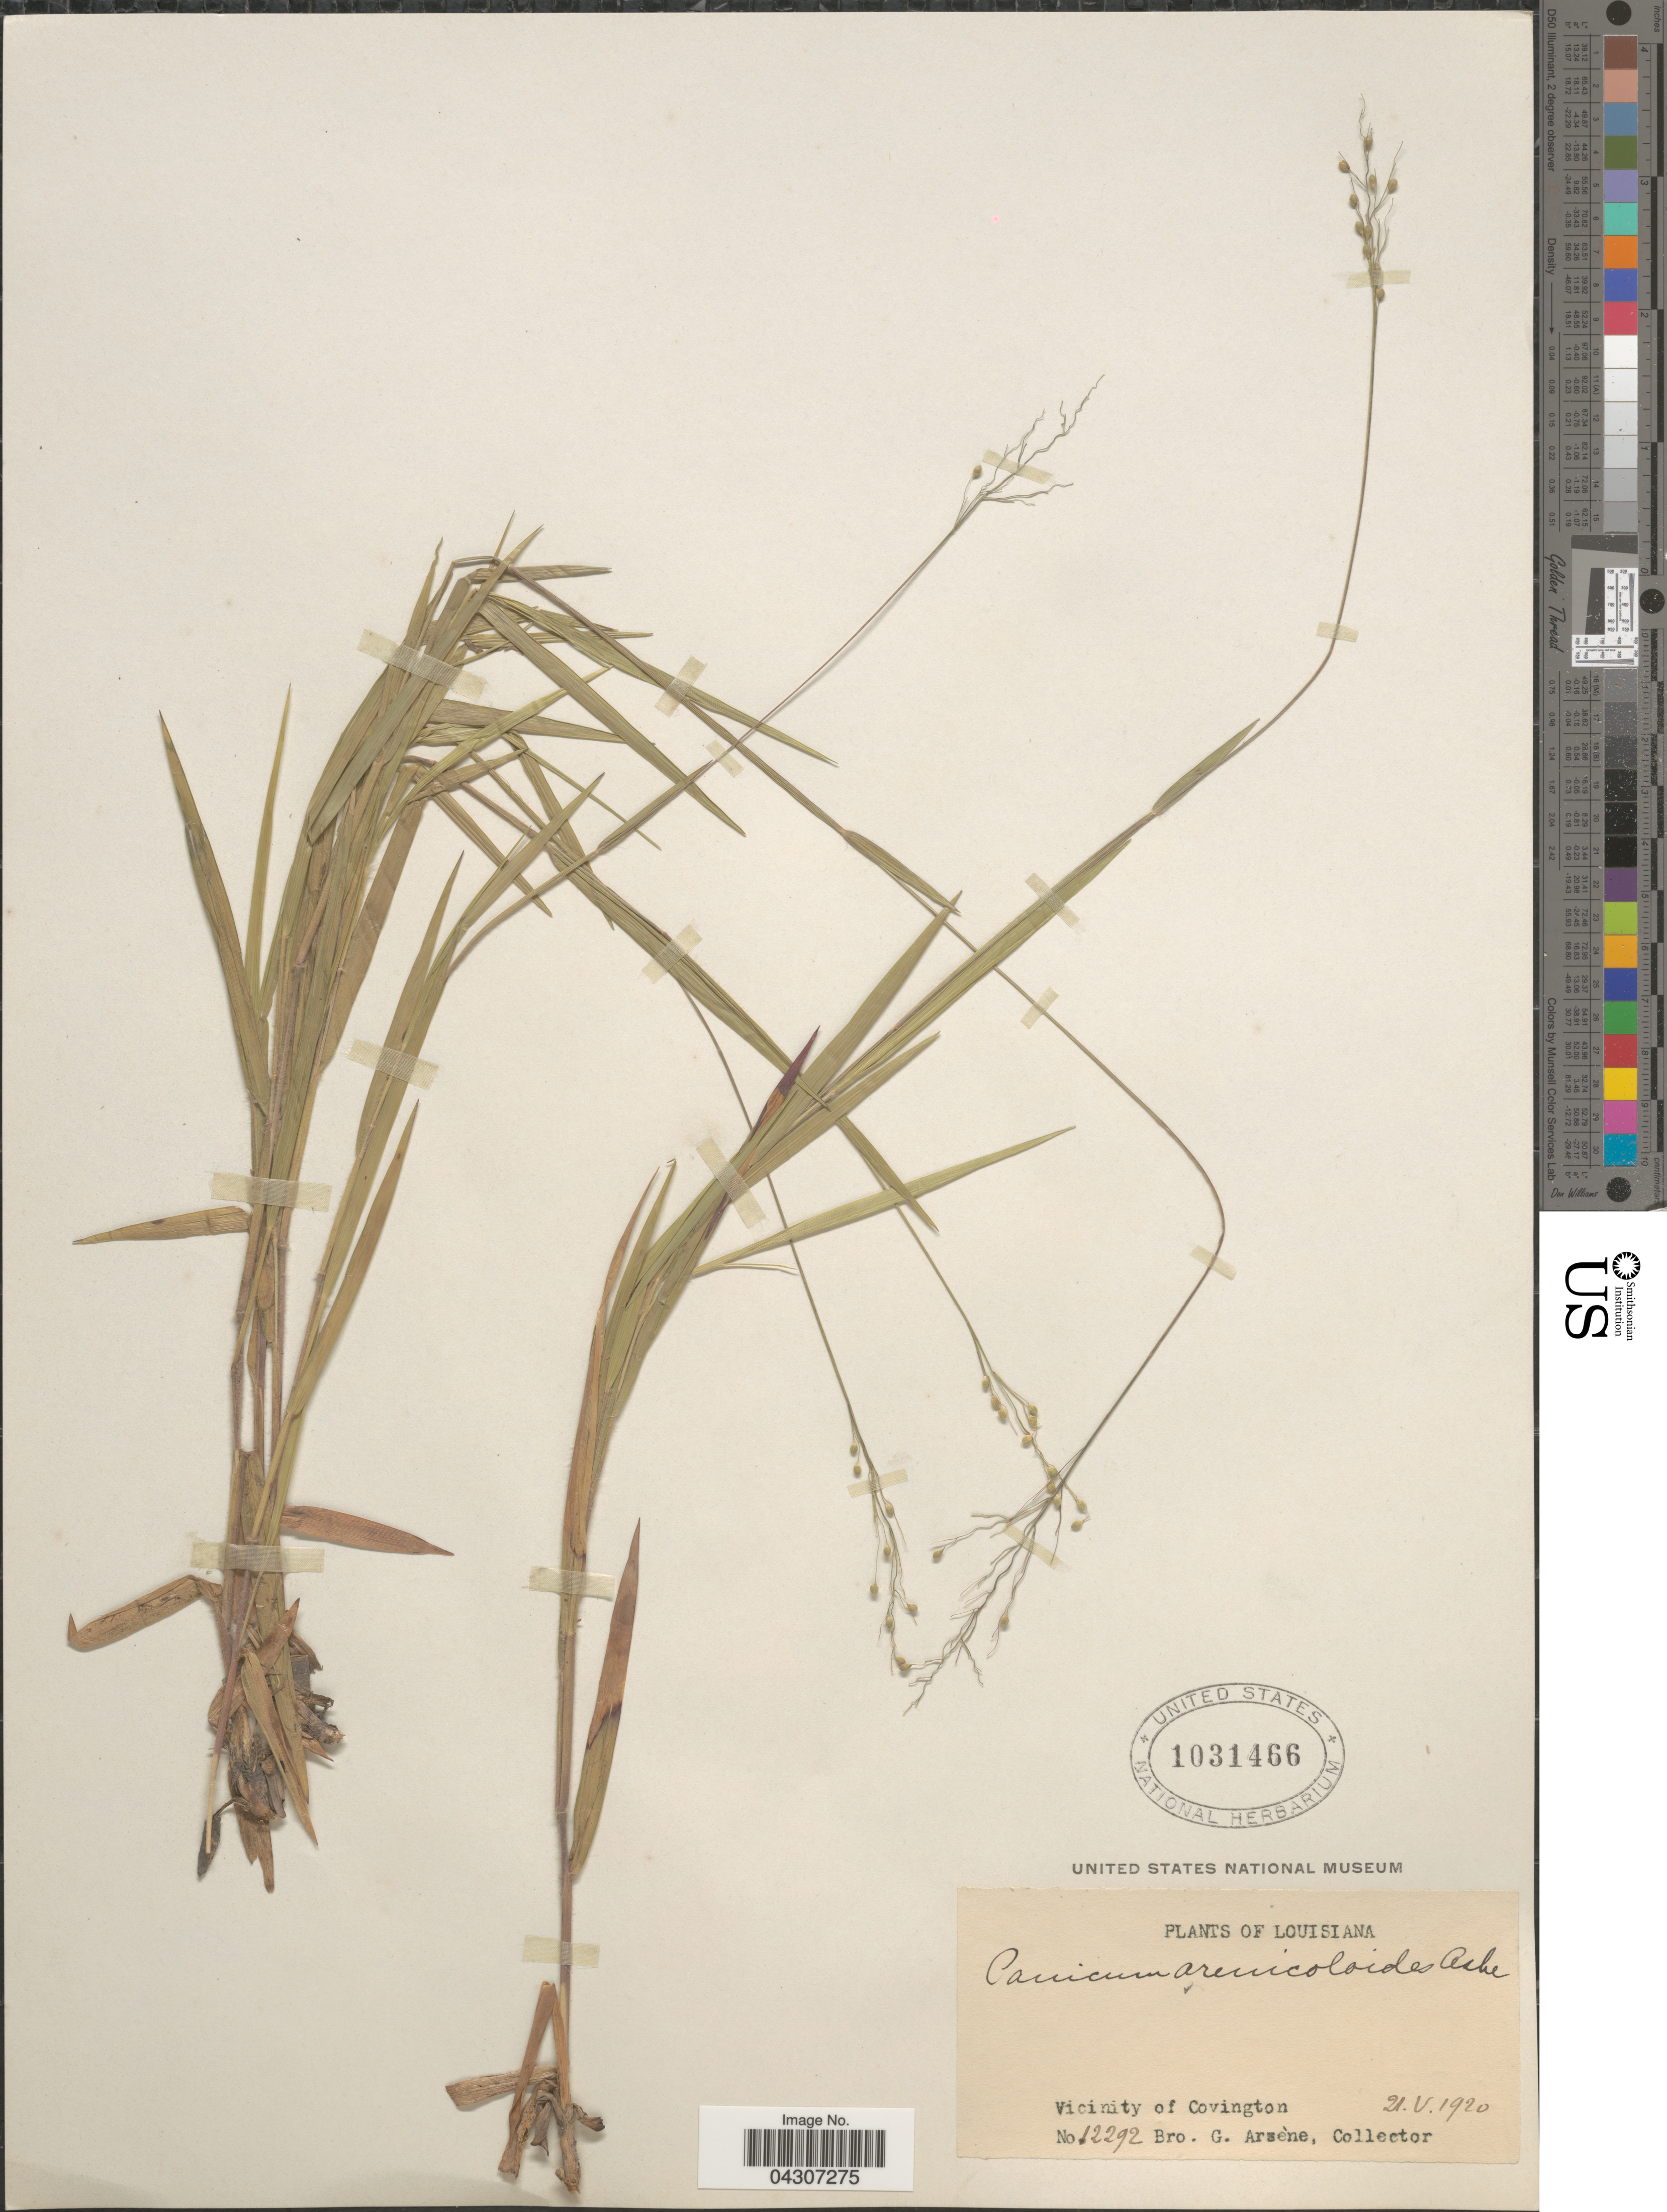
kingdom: Plantae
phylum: Tracheophyta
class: Liliopsida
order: Poales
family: Poaceae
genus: Dichanthelium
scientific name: Dichanthelium aciculare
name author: (Desv. ex Poir.) Gould & C.A. Clark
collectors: Bro. G. Arsène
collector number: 12292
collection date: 1920-05-21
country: United States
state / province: Louisiana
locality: Vicinity of Covington.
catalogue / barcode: US 1031466